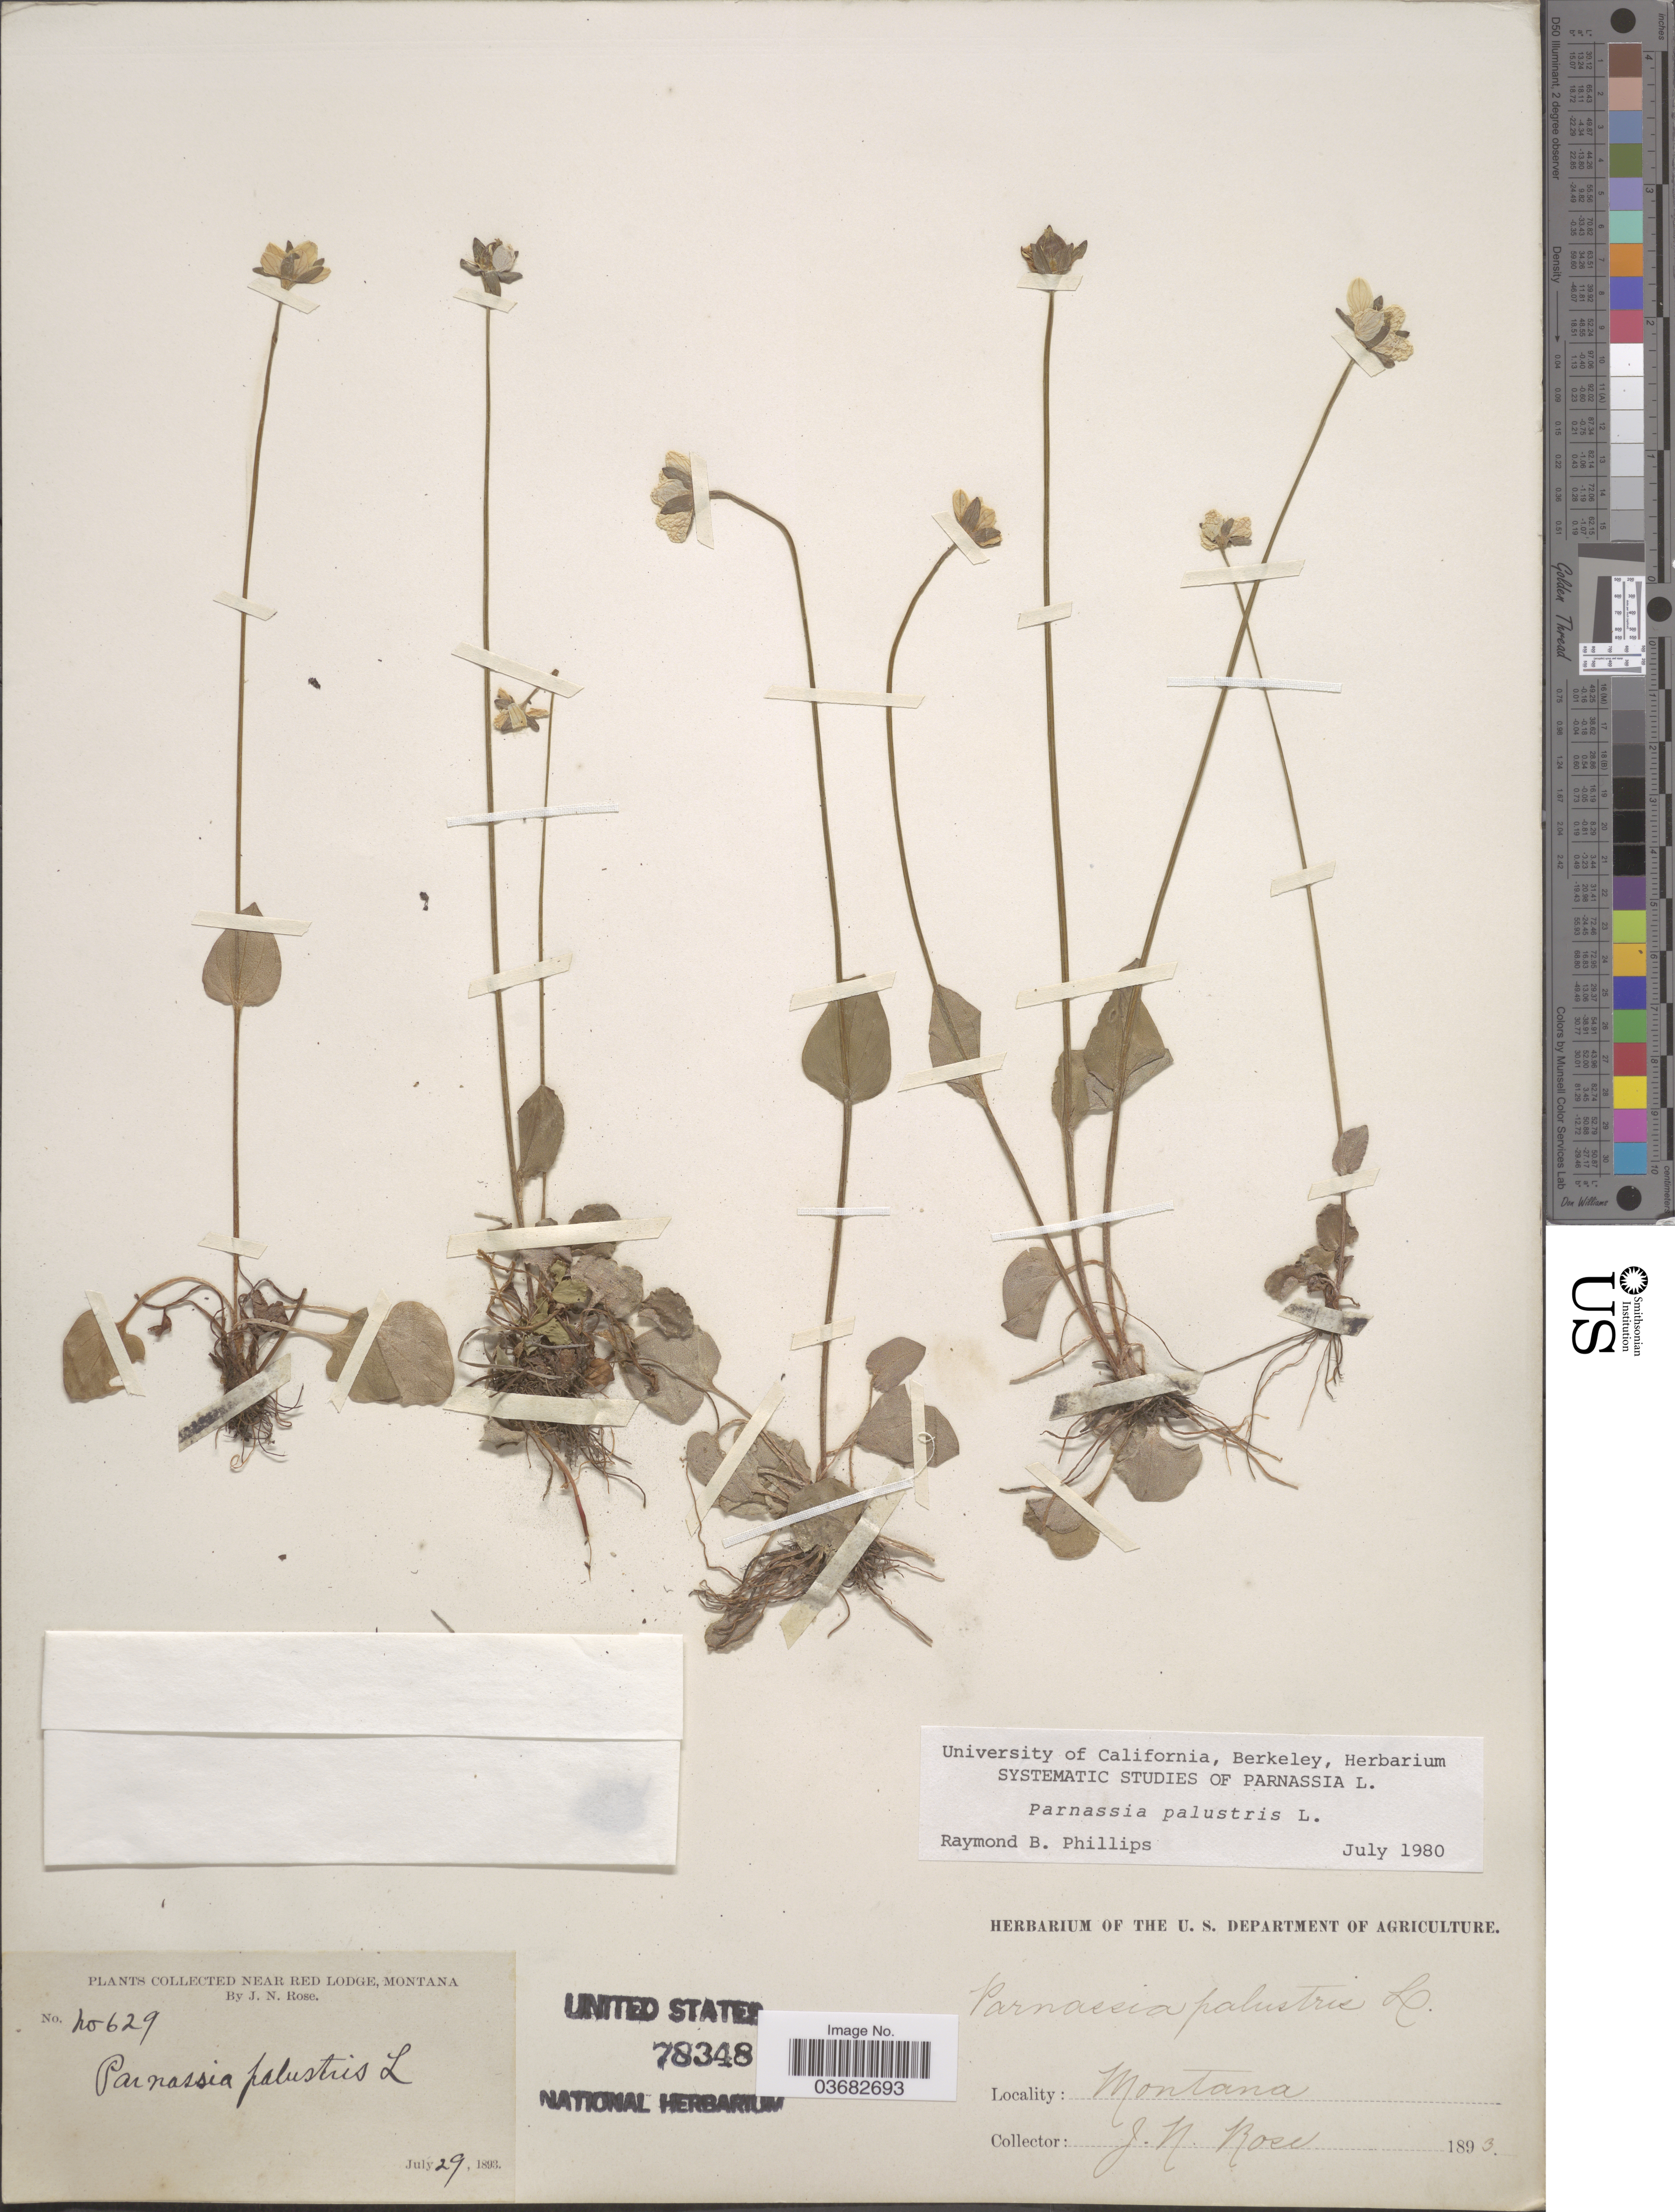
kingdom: Plantae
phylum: Tracheophyta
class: Magnoliopsida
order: Celastrales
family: Parnassiaceae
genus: Parnassia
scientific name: Parnassia palustris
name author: L.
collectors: J. N. Rose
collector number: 629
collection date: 1893-07-29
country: United States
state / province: Montana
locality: Near Red Lodge.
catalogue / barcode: US 78348